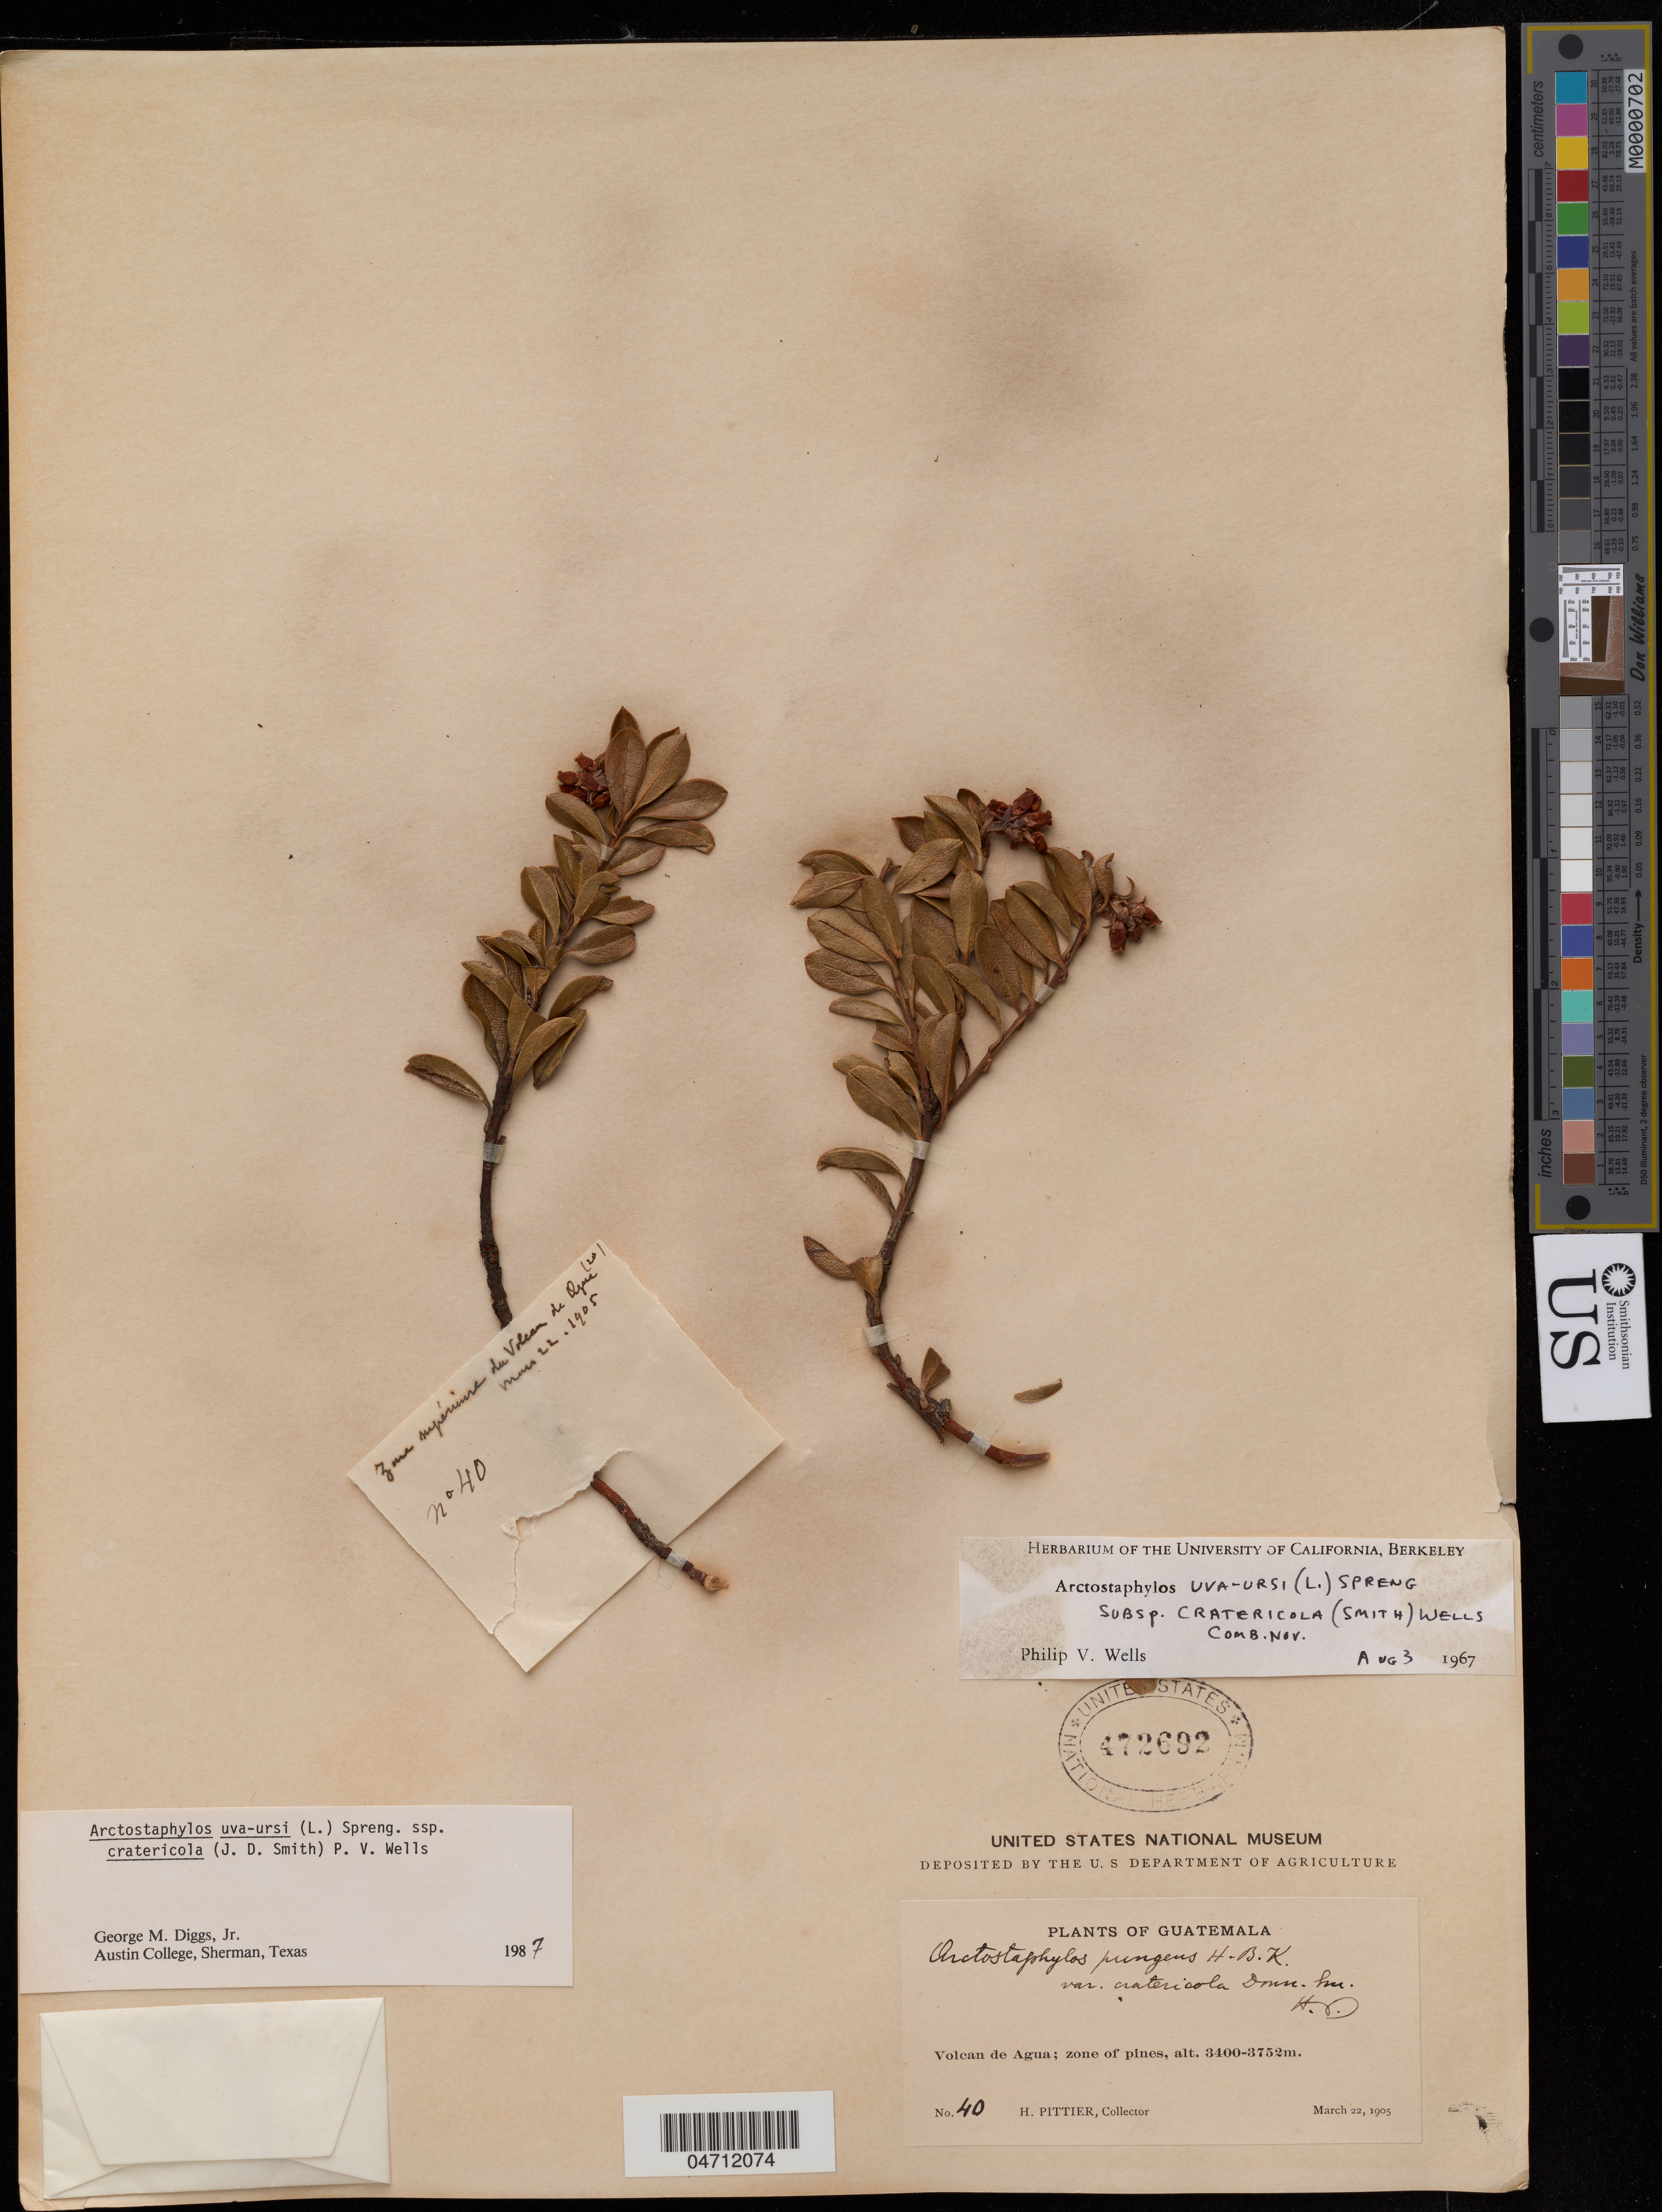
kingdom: Plantae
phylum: Tracheophyta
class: Magnoliopsida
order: Ericales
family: Ericaceae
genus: Arctostaphylos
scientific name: Arctostaphylos uva-ursi subsp. cratericola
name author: (Donn. Sm.) P.V. Wells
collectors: H. F. Pittier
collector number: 40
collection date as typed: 22 Mar 1905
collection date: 1905-03-22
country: Guatemala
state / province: Sacatepéquez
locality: Volcan de Agua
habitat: Zone of pines.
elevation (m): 3400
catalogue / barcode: US 472692